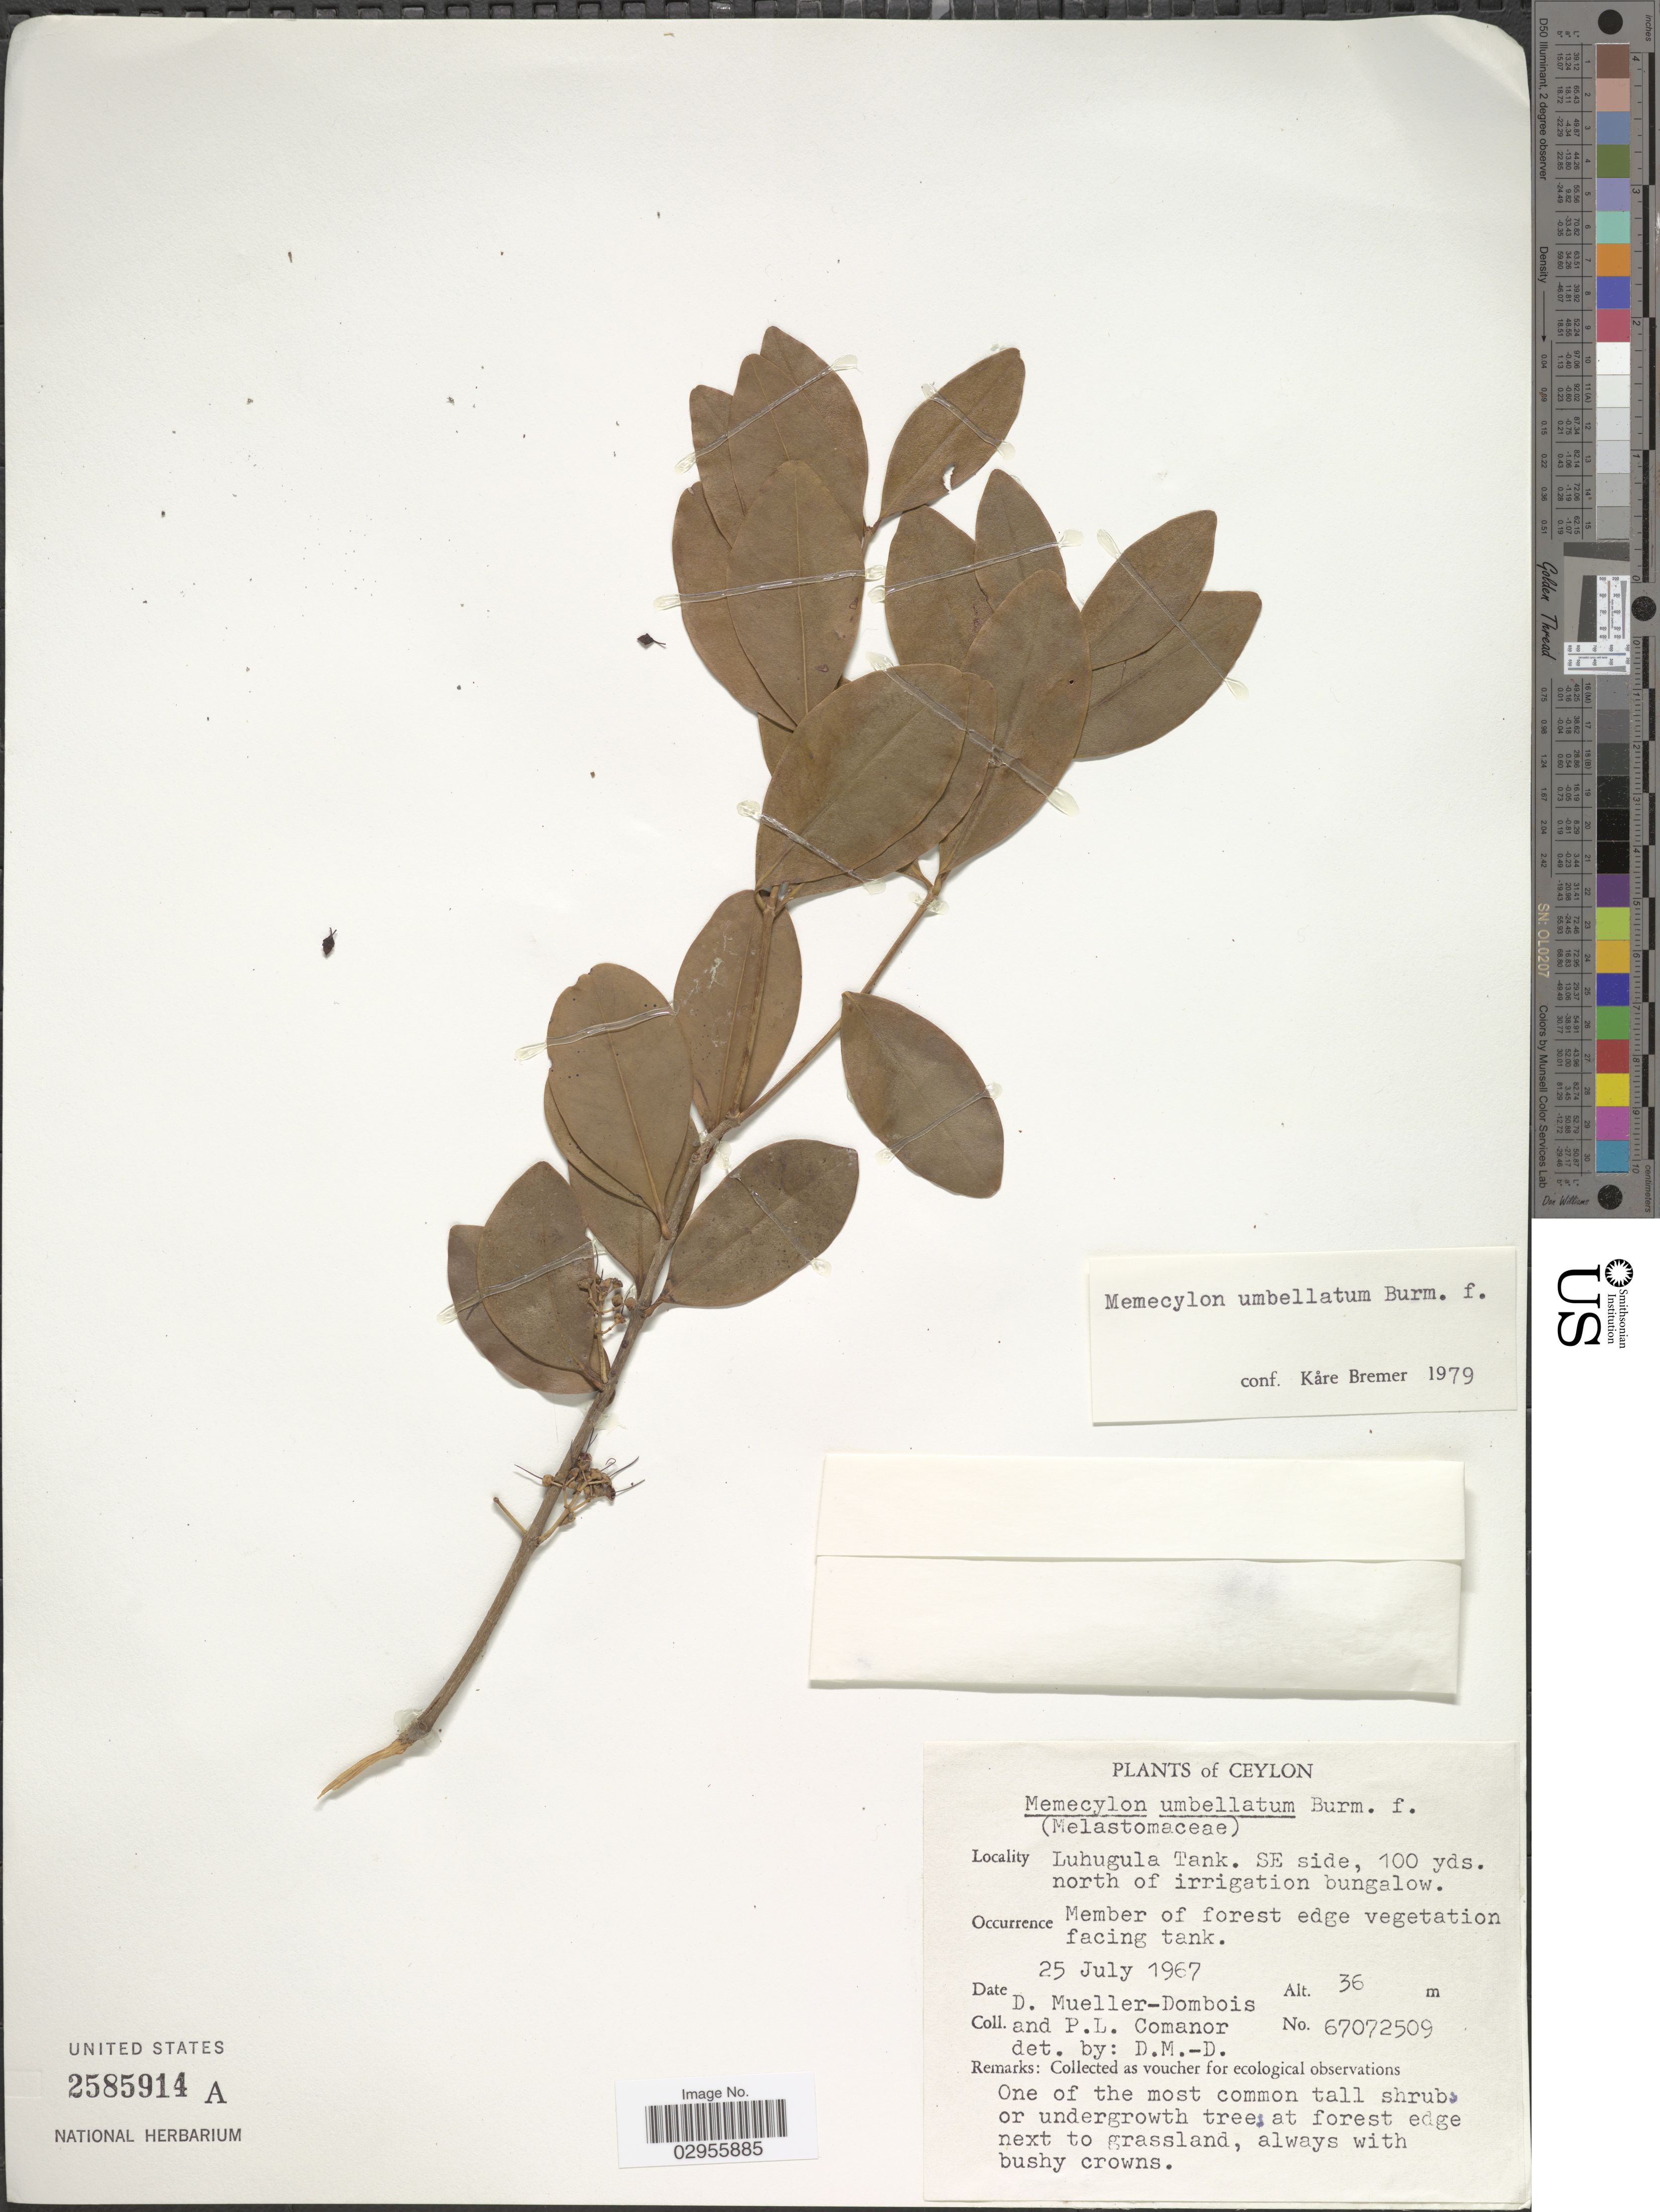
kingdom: Plantae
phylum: Tracheophyta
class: Magnoliopsida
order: Myrtales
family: Melastomataceae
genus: Memecylon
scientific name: Memecylon umbellatum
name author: Burm. f.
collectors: D. Mueller-Dombois & P. Comanor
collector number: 67072509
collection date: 1967-07-25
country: Sri Lanka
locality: Ceylon. Luhugula Tank. SE side, 100 yds. north of irrigation bungalow.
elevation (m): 36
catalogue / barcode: US 2585914A